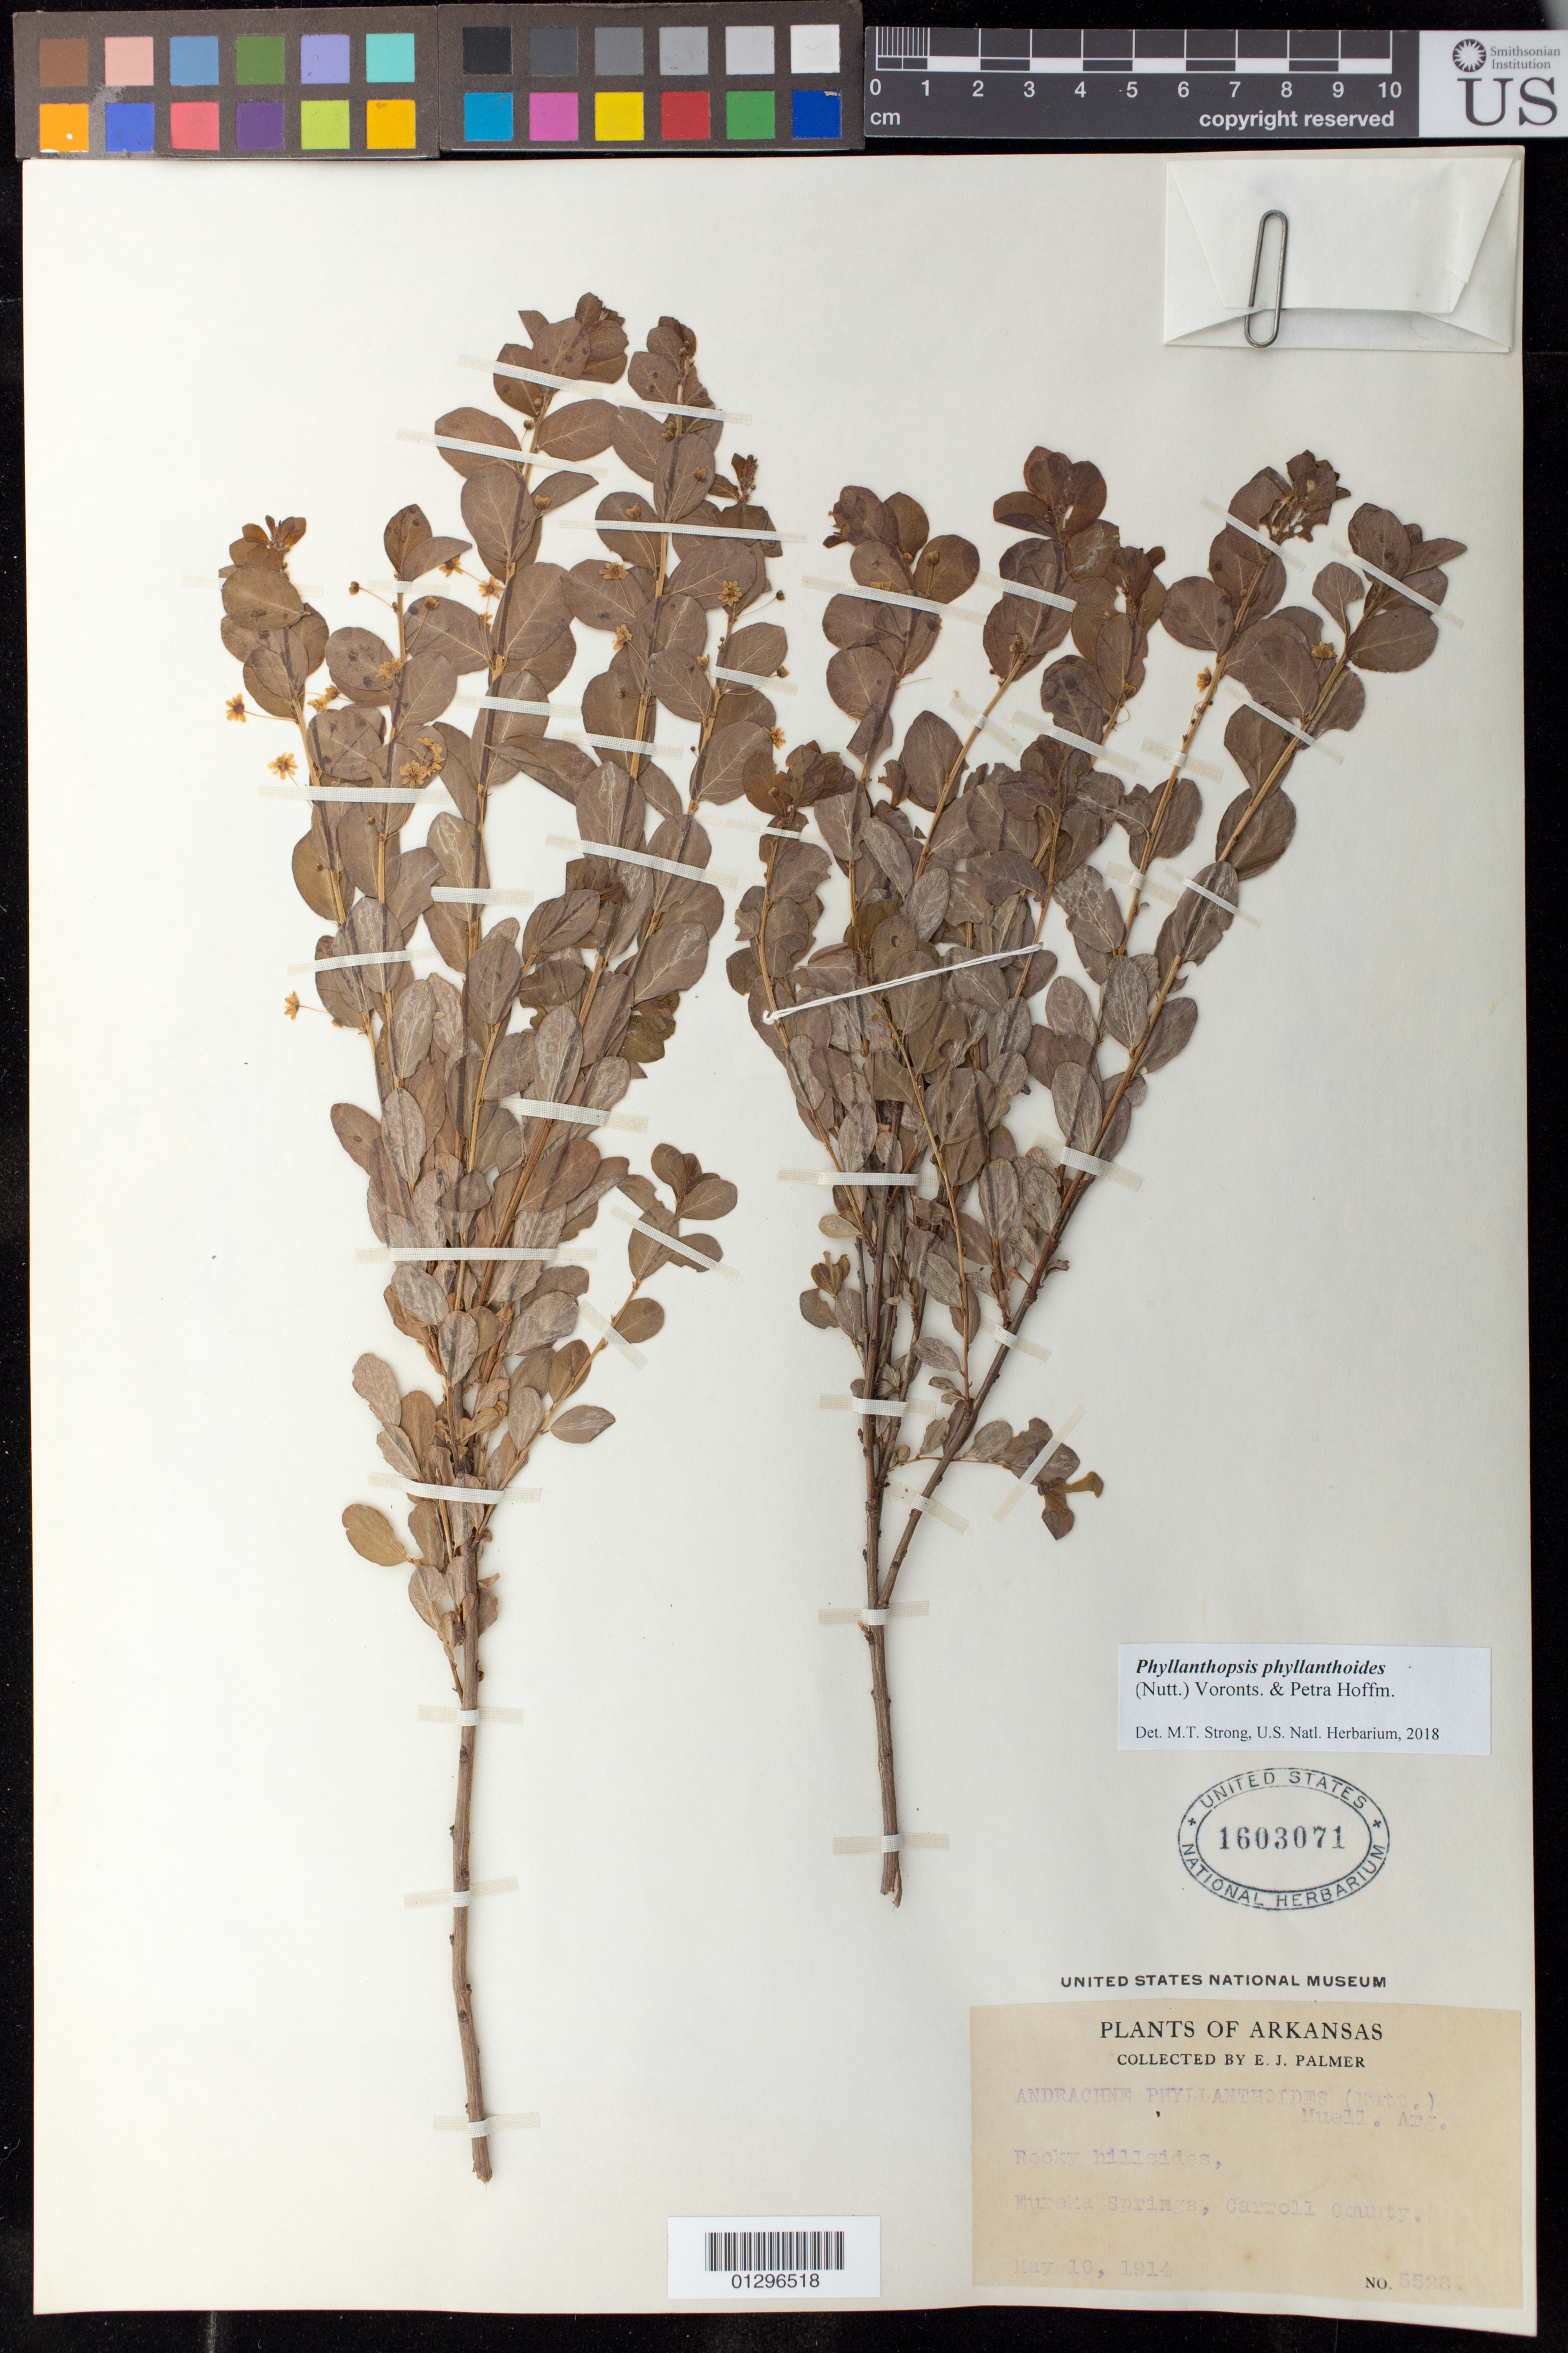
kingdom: Plantae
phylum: Tracheophyta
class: Magnoliopsida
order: Malpighiales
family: Phyllanthaceae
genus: Phyllanthopsis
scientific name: Phyllanthopsis phyllanthoides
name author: (Nutt.) Voronts. & Petra Hoffm.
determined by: Strong, M. T., (US), Smithsonian Institution - National Museum of Natural History (UNITED STATES)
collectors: E. J. Palmer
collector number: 5528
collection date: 1914-05-10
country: United States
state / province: Arkansas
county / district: Carroll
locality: Eureka Springs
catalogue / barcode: US 1603071